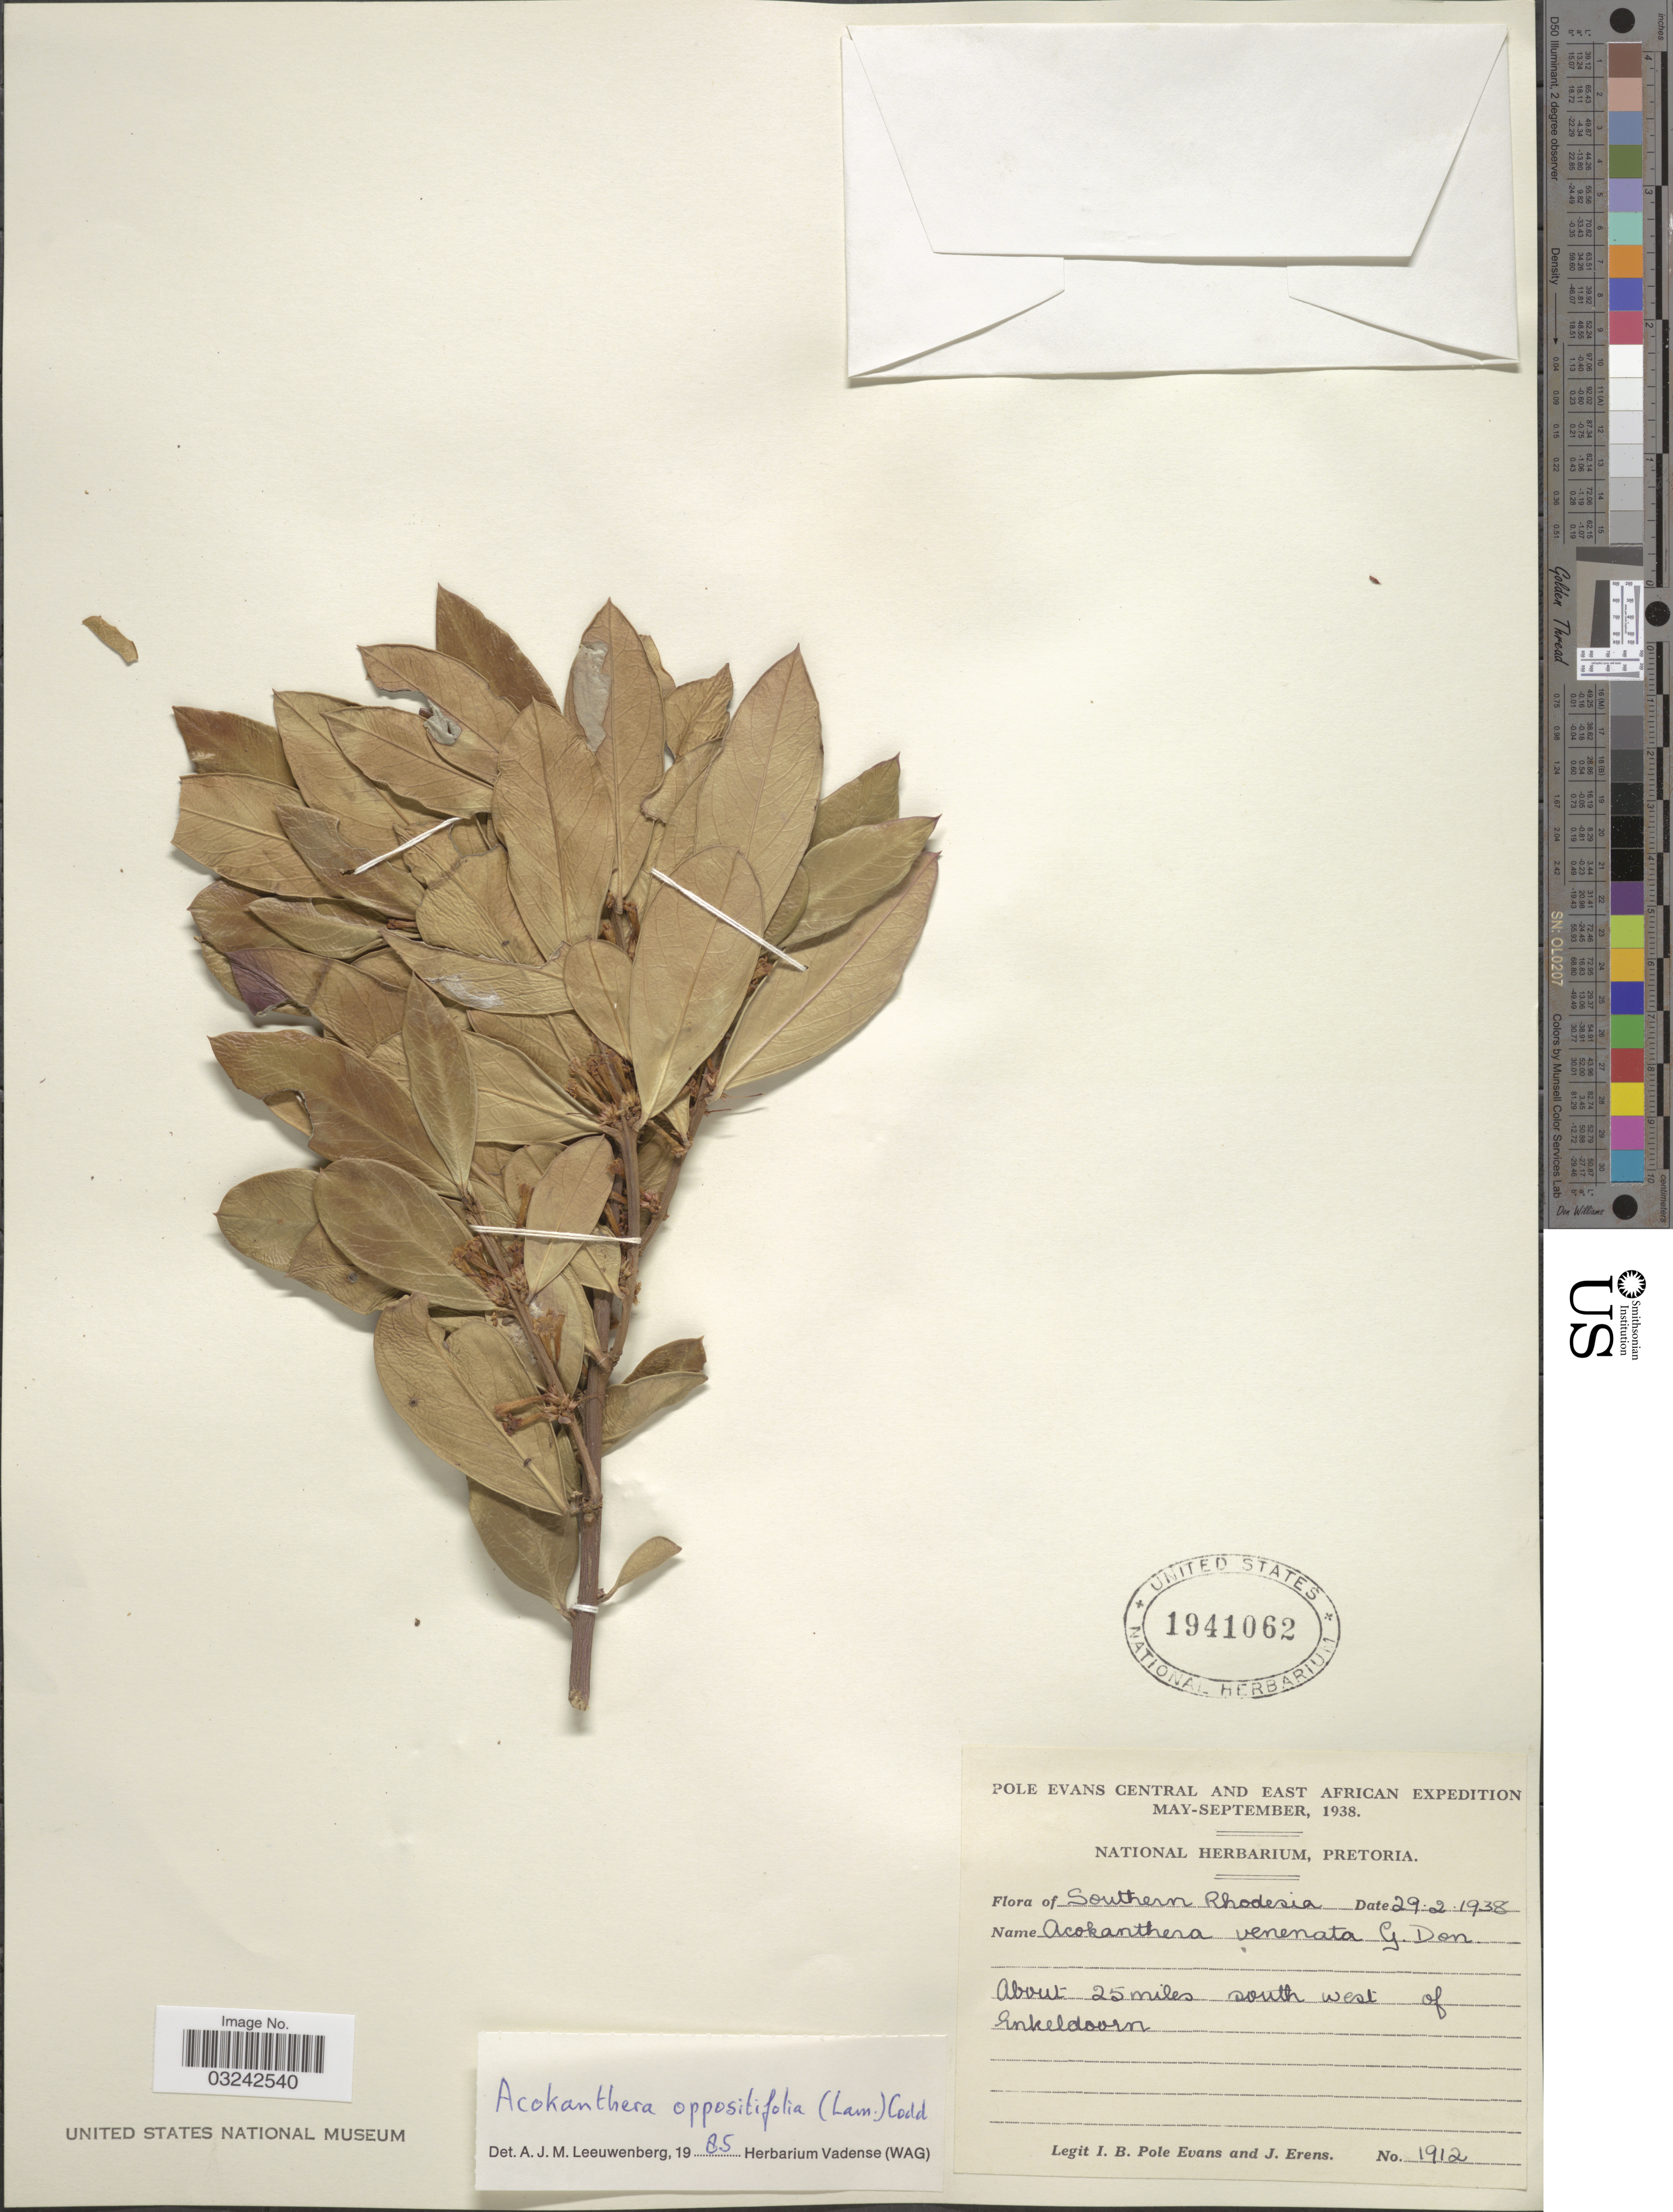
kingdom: Plantae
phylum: Tracheophyta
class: Magnoliopsida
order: Gentianales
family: Apocynaceae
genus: Acokanthera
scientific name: Acokanthera oppositifolia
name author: (Lam.) Codd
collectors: I. B. Pole-Evans & J. Erens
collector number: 1912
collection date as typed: Transcribed d/m/y: 29/2/1938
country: Zimbabwe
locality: Central and East African. Southern Rhodesia. About 25 miles south west of Enkeldoorn.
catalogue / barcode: US 1941062